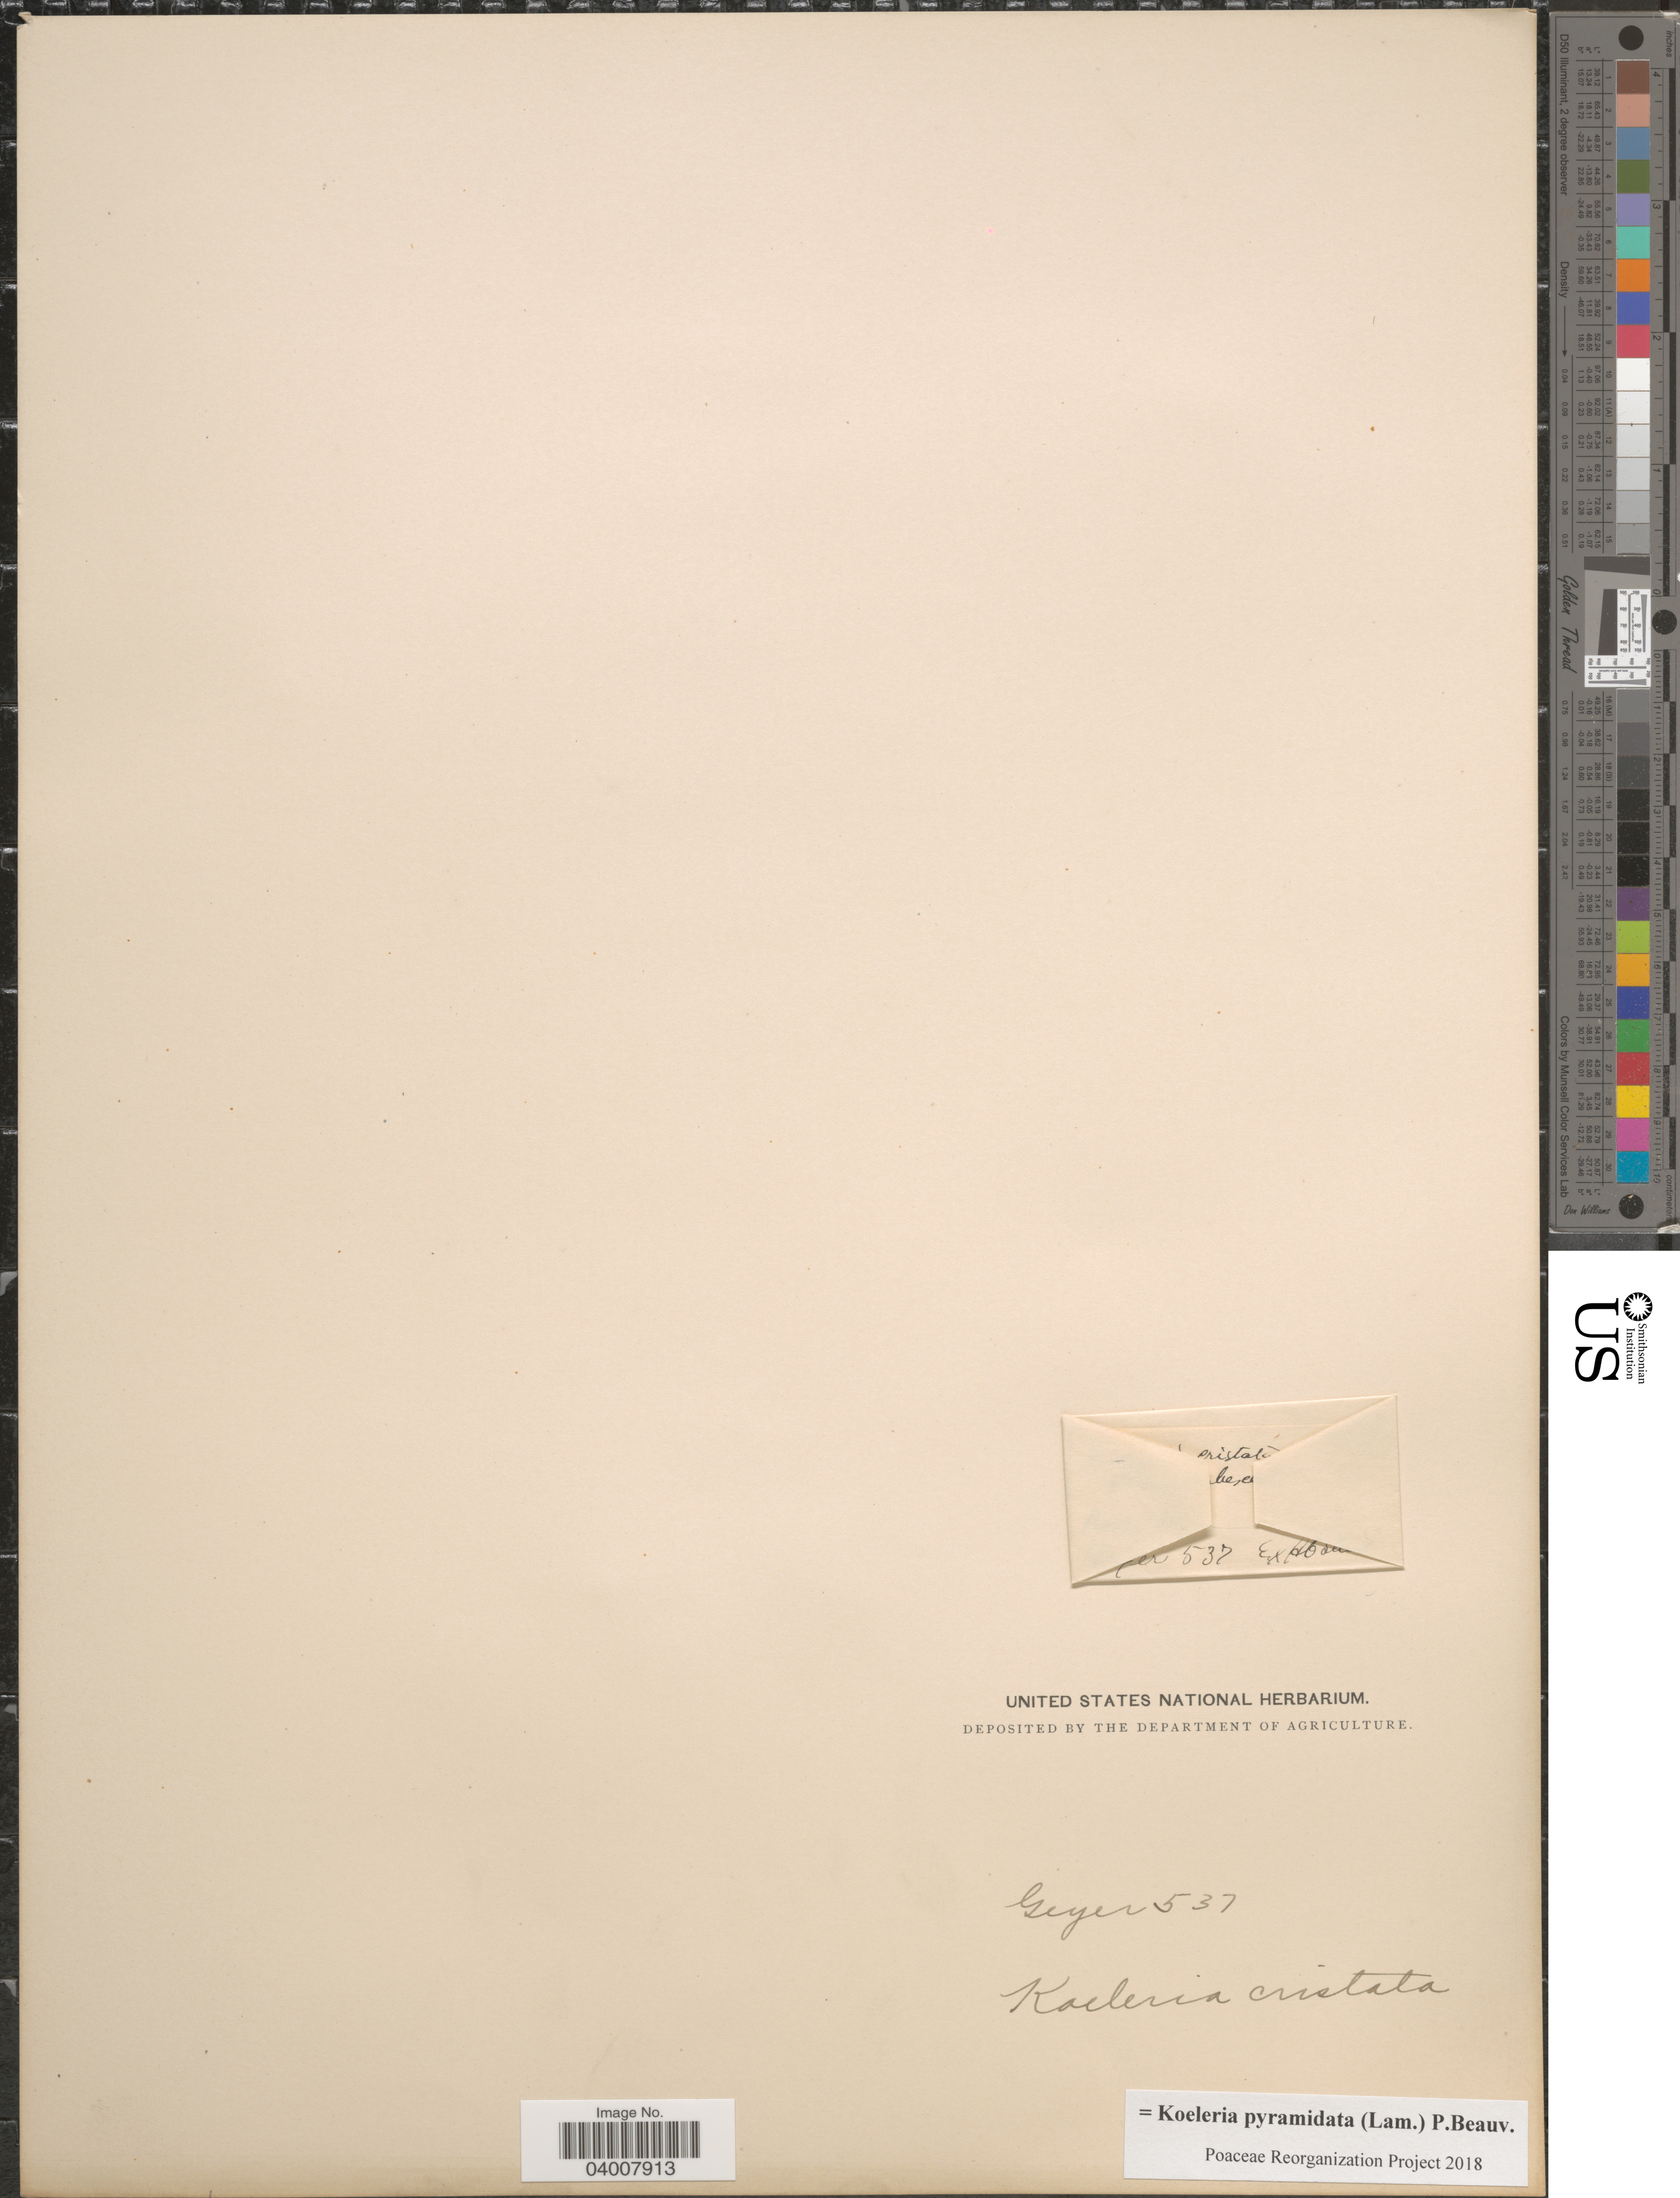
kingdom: Plantae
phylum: Tracheophyta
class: Liliopsida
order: Poales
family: Poaceae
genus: Koeleria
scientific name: Koeleria pyramidata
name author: (Lam.) P. Beauv.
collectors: Geyer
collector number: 537